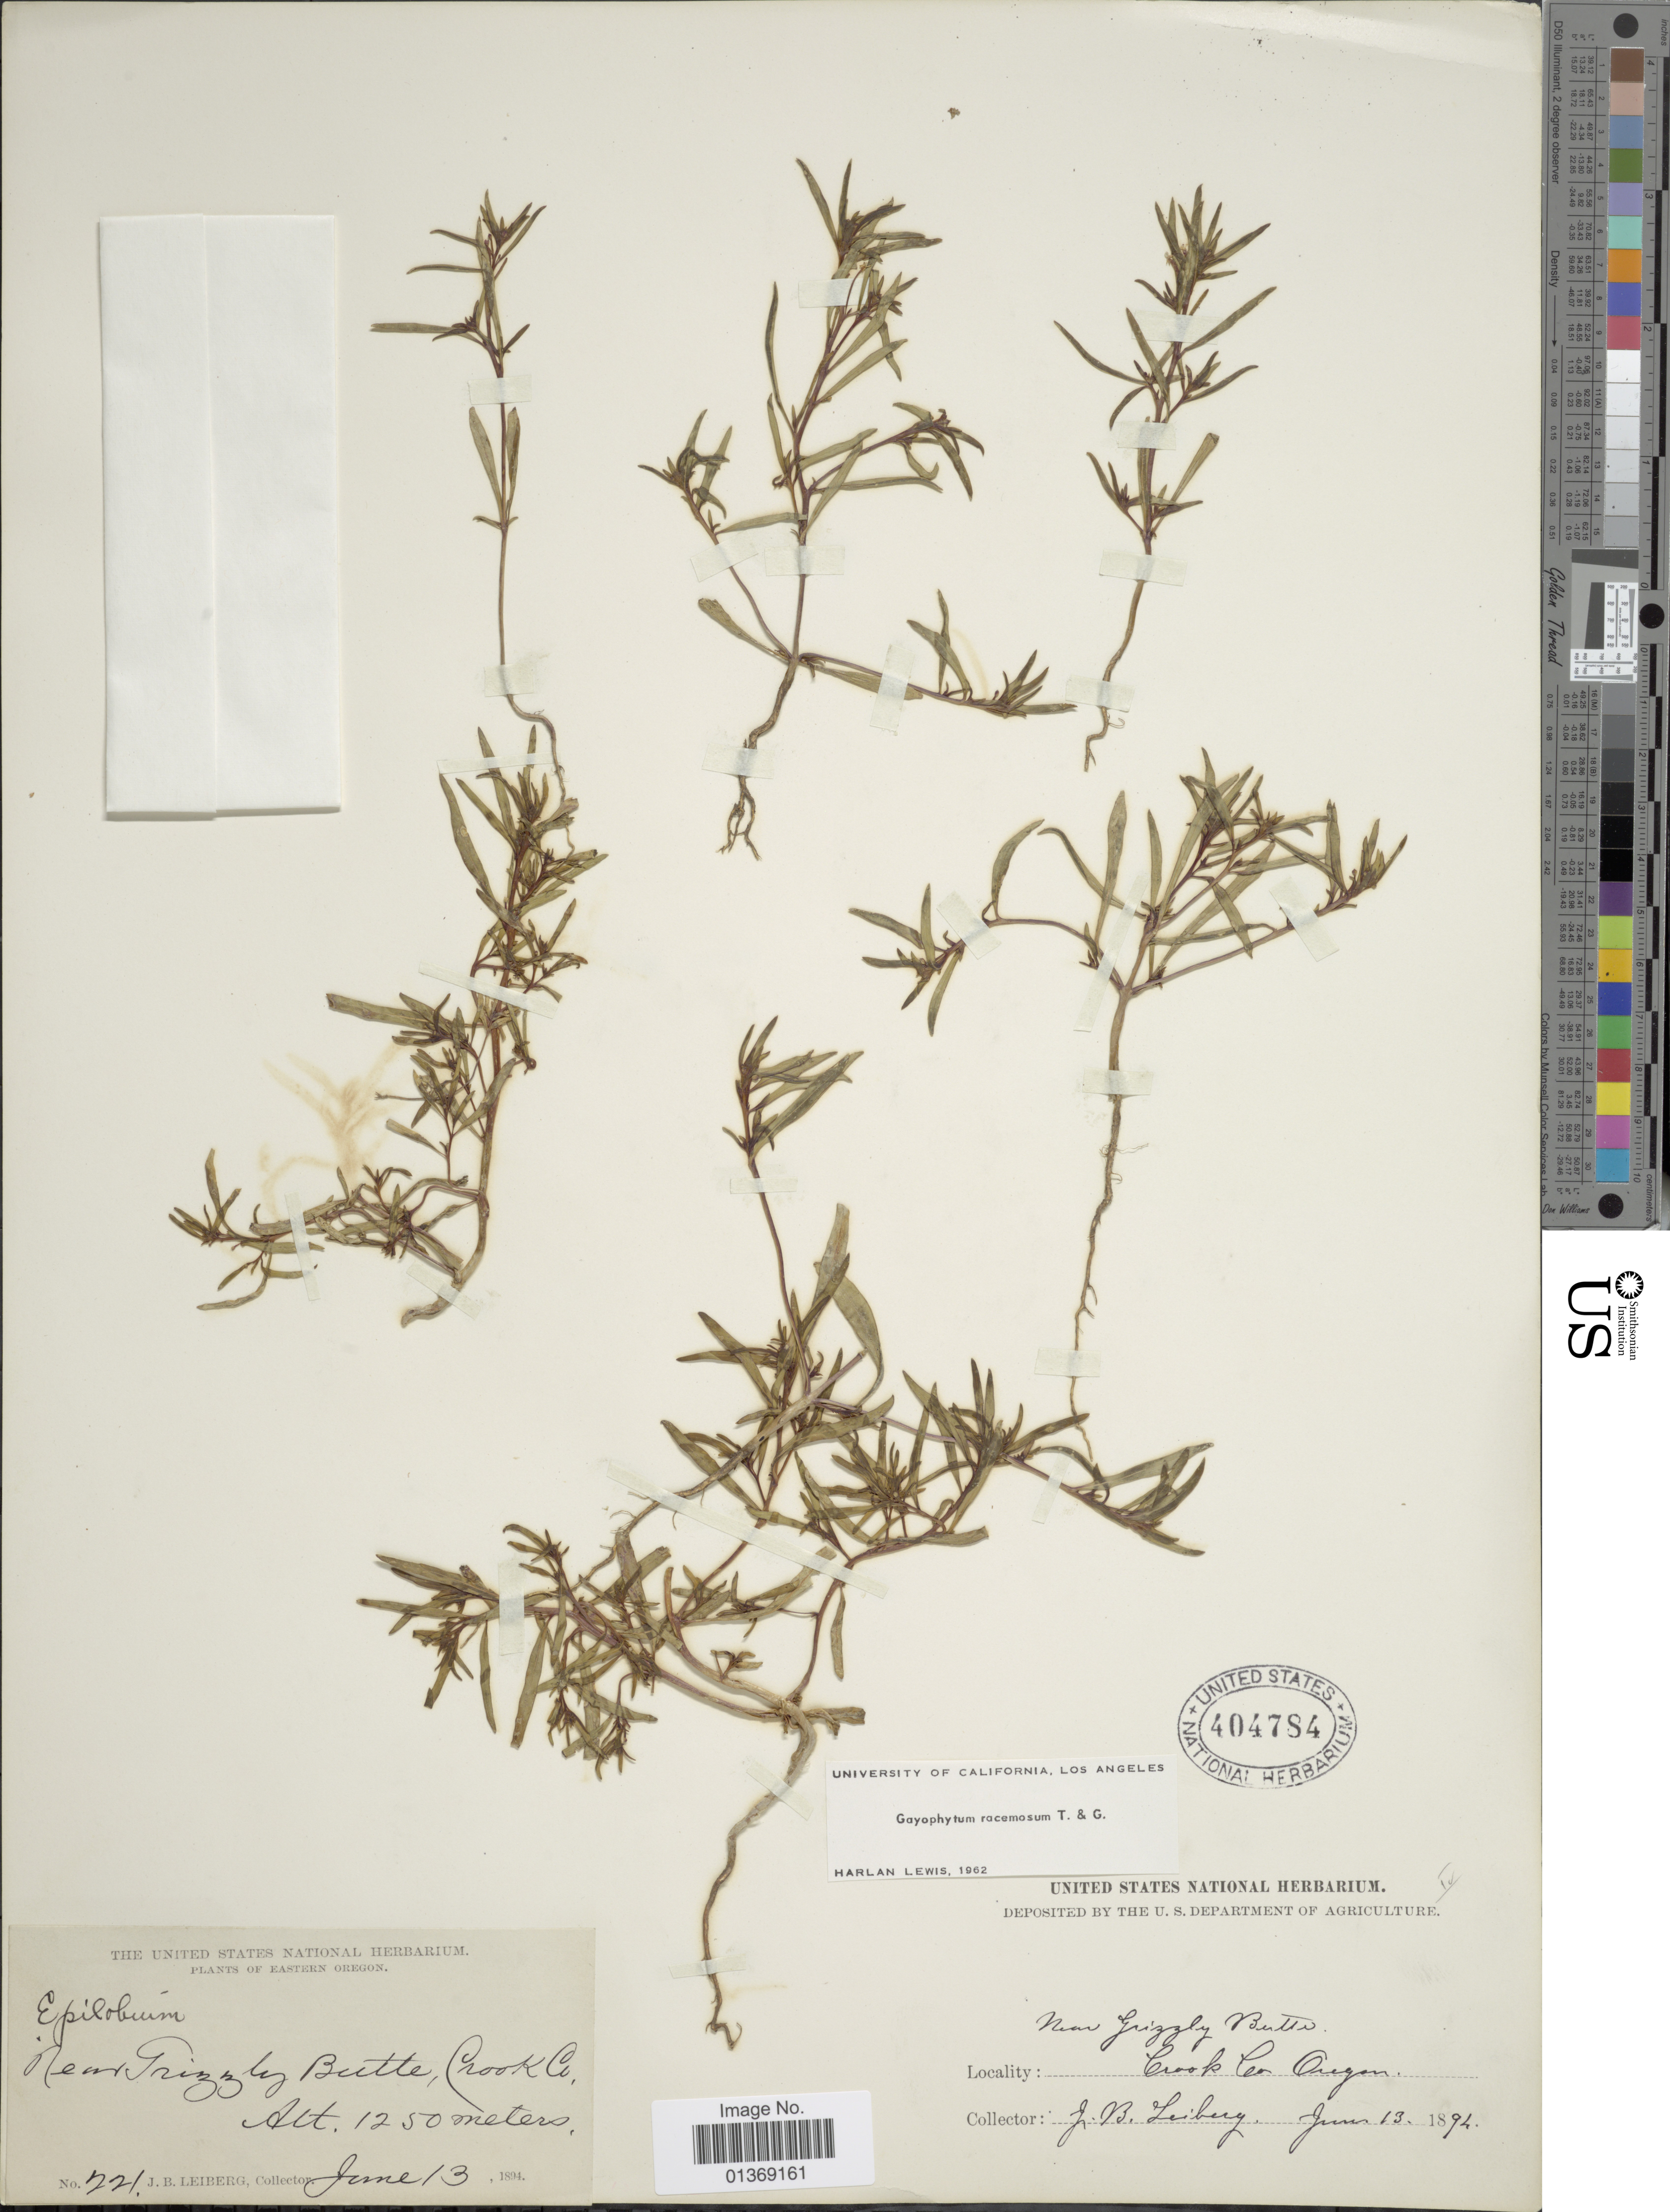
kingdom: Plantae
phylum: Tracheophyta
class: Magnoliopsida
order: Myrtales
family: Onagraceae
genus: Gayophytum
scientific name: Gayophytum racemosum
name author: Torr. & A. Gray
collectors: J. B. Leiberg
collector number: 221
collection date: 1894-06-13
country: United States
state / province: Oregon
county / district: Crook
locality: Eastern Oregon. Near Grizzly Butte, Crook Co.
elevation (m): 1250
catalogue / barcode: US 404784